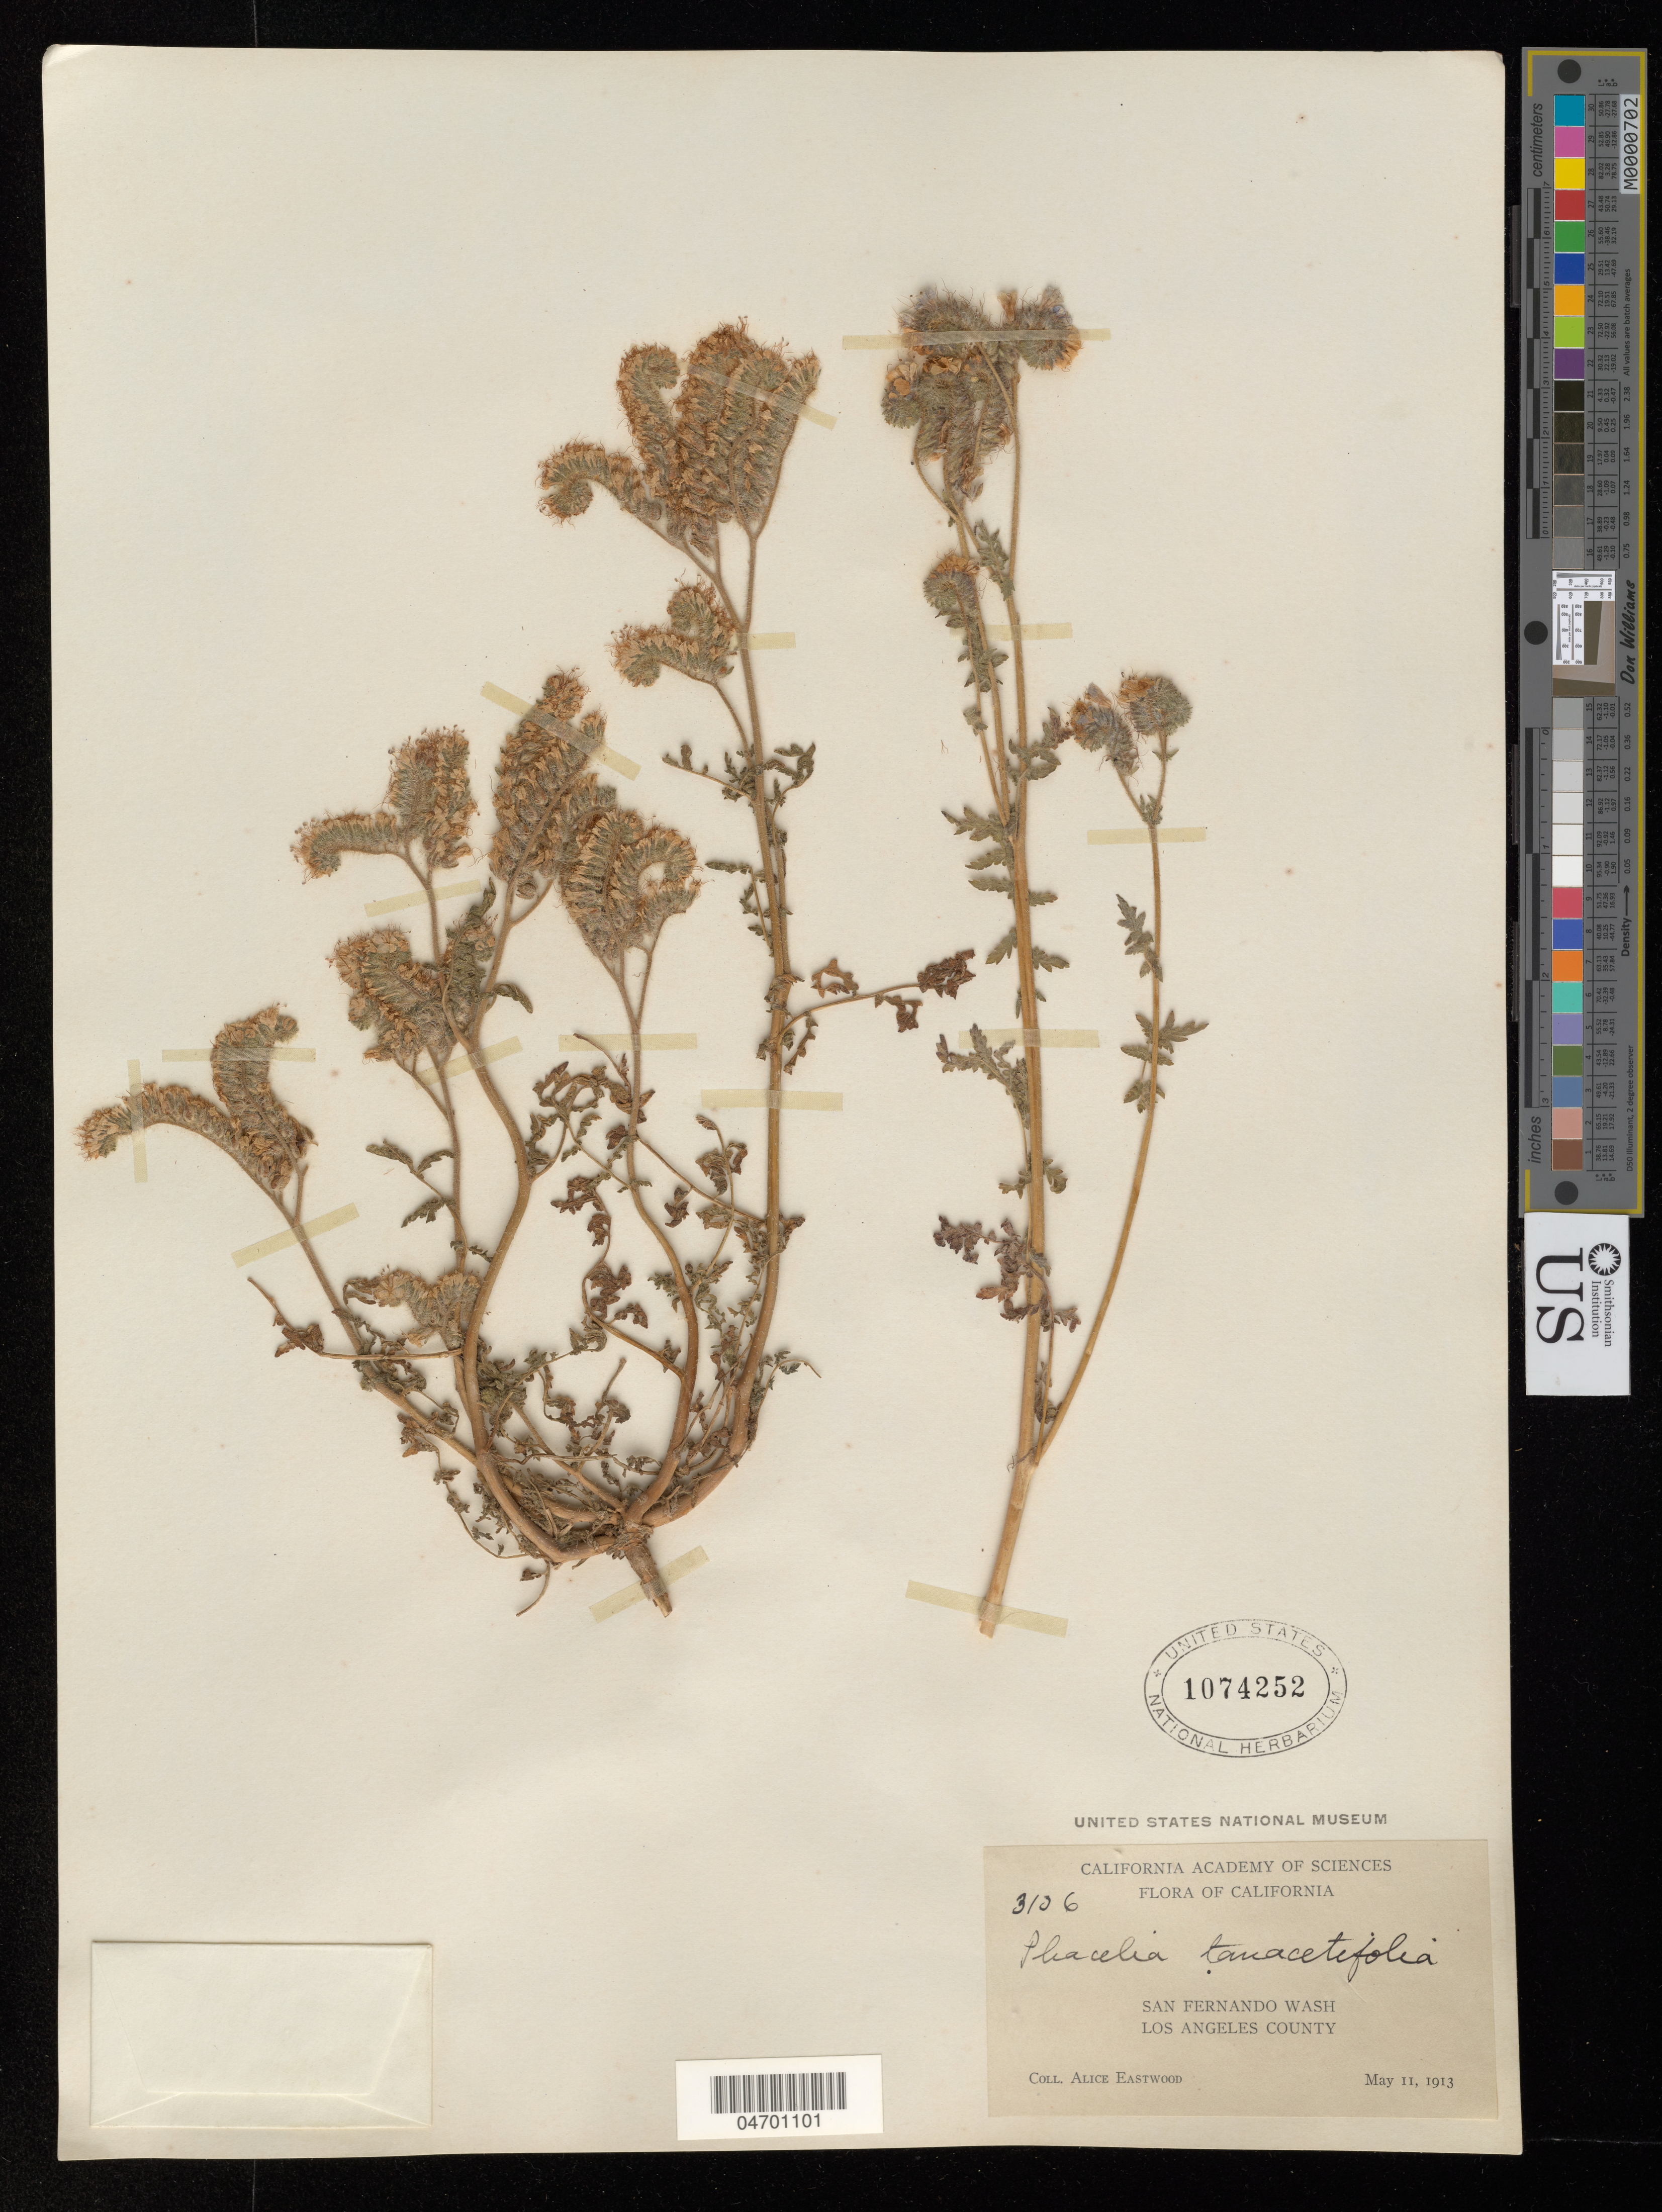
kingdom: Plantae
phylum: Tracheophyta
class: Magnoliopsida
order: Boraginales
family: Hydrophyllaceae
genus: Phacelia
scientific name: Phacelia tanacetifolia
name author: Benth.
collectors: A. Eastwood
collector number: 3106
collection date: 1913-05-11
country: United States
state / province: California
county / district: Los Angeles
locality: San Fernando Wash Los Angeles County.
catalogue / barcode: US 1074252